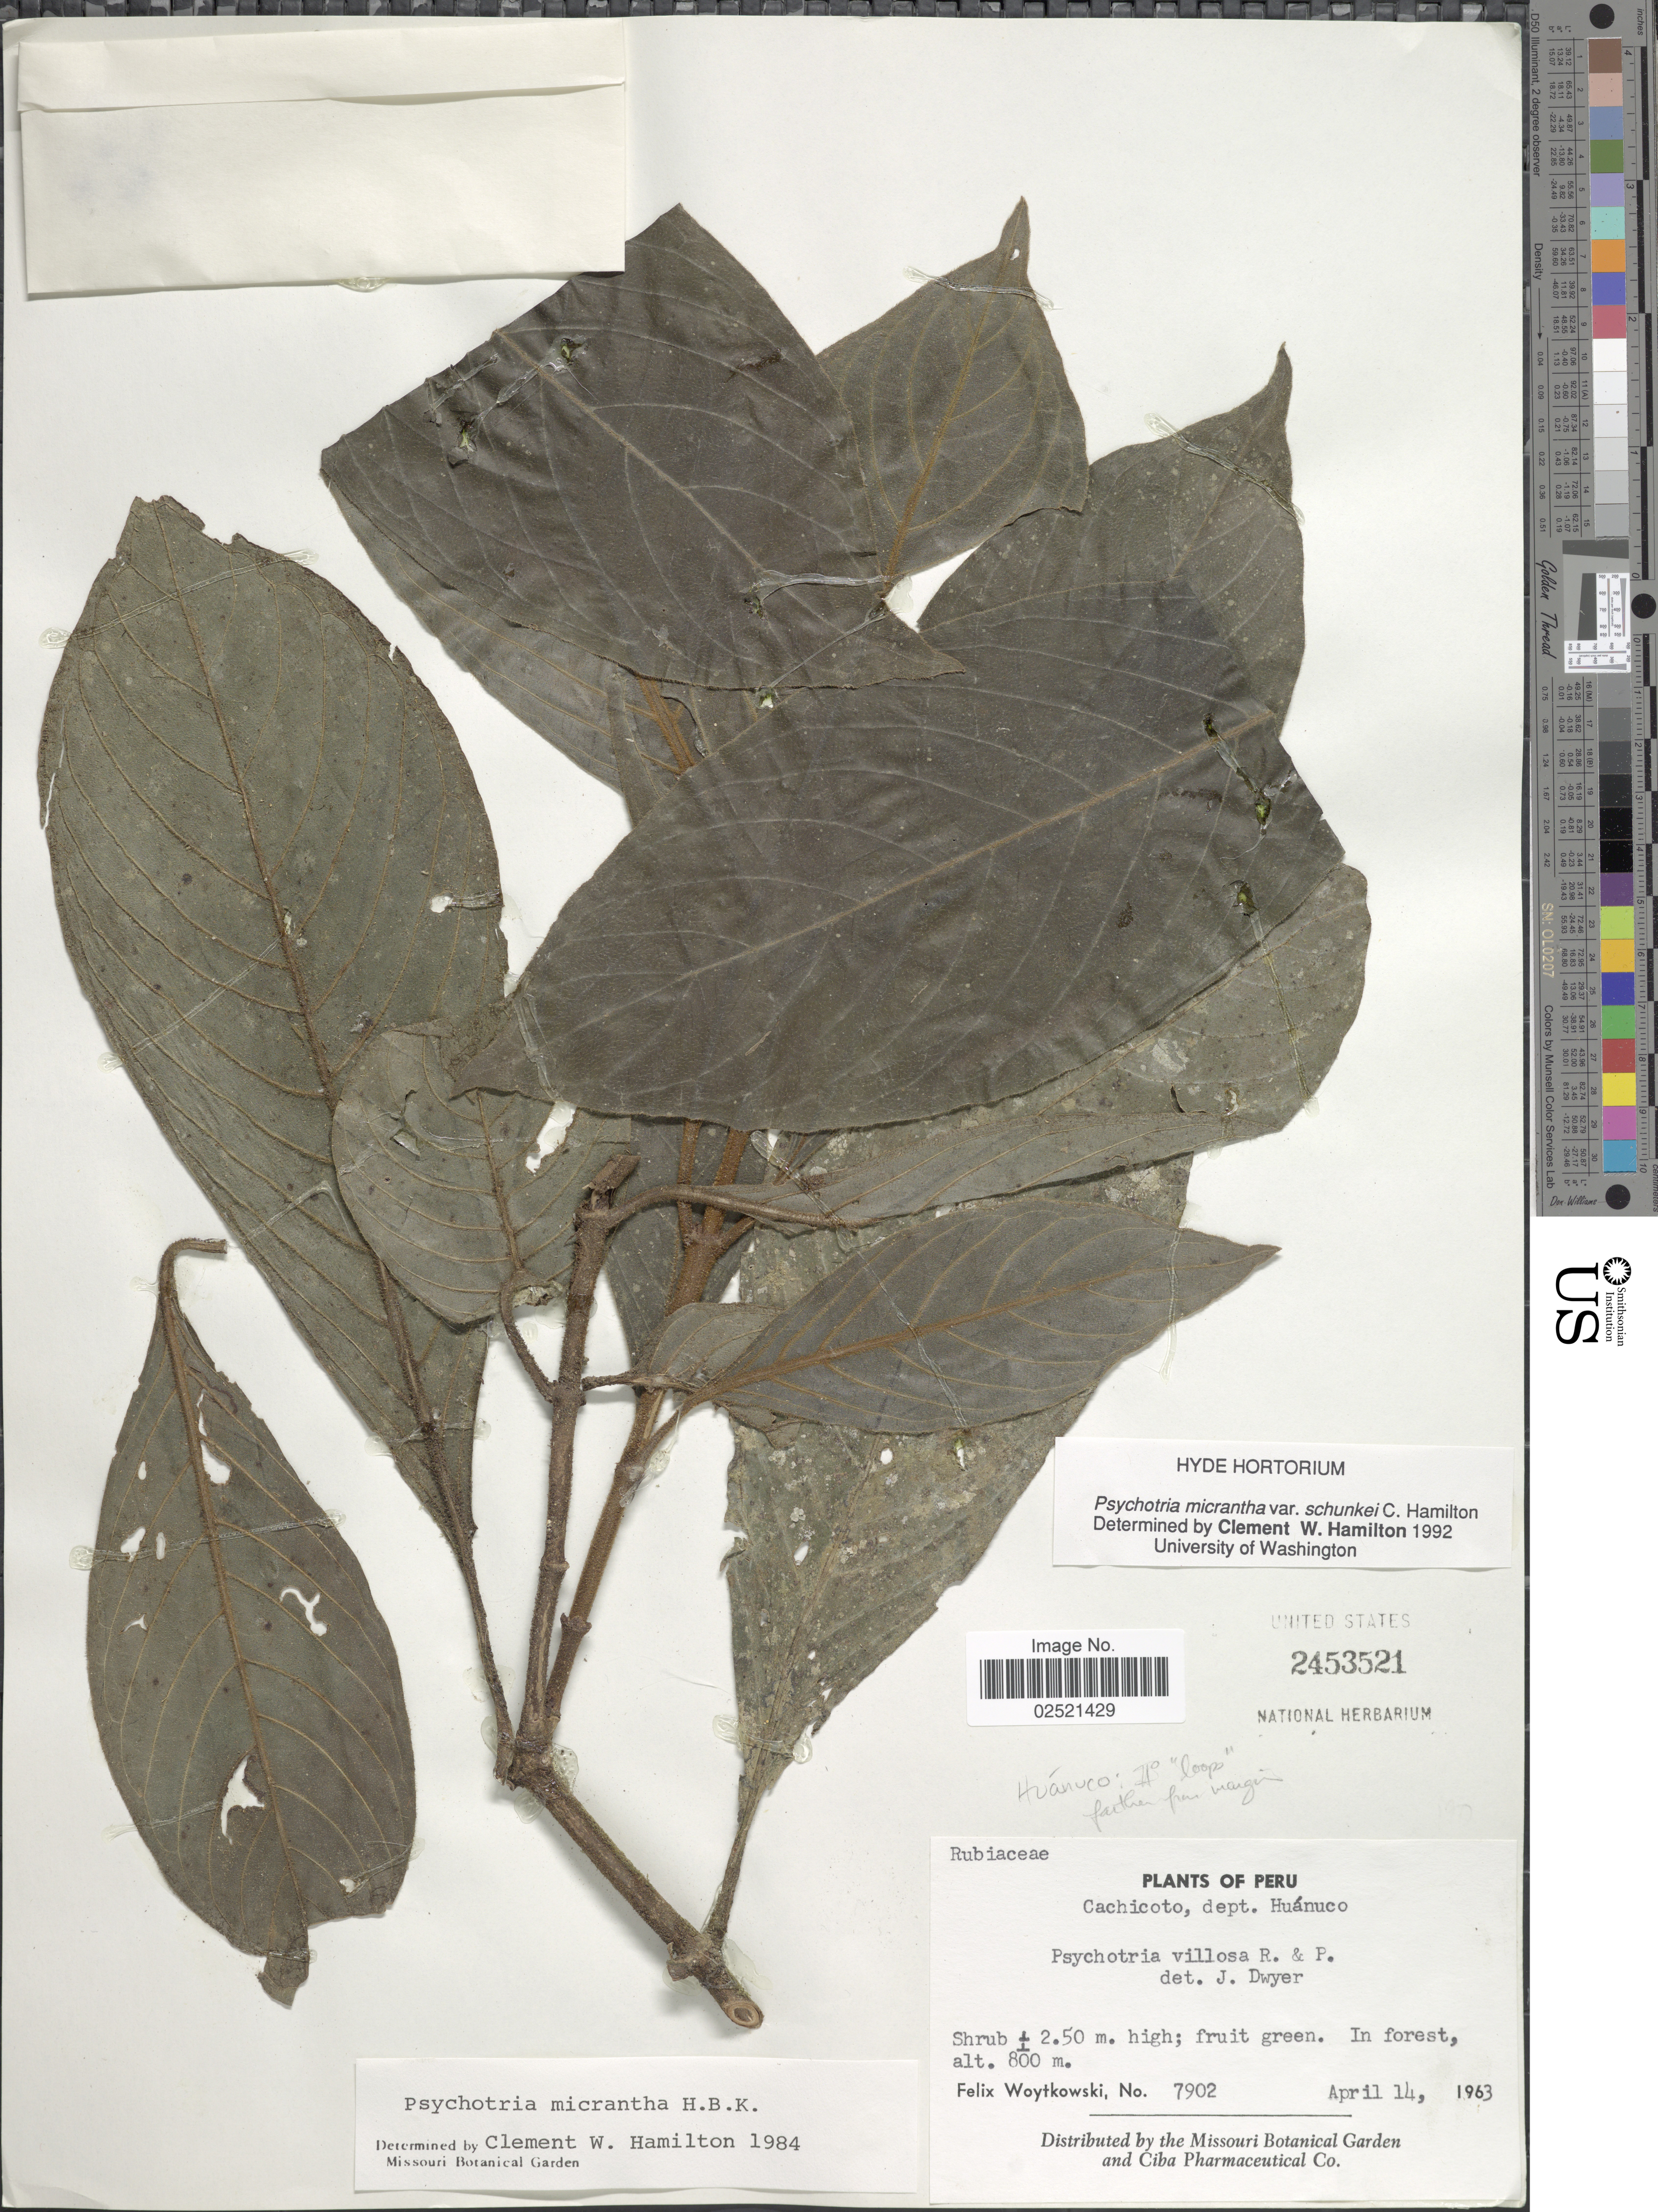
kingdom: Plantae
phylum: Tracheophyta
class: Magnoliopsida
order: Gentianales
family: Rubiaceae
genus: Psychotria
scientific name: Psychotria micrantha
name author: Kunth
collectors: F. Woytkowski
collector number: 7902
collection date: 1963-04-14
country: Peru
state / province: Huánuco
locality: Cachicoto, in forest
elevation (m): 800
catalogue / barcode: US 2453521